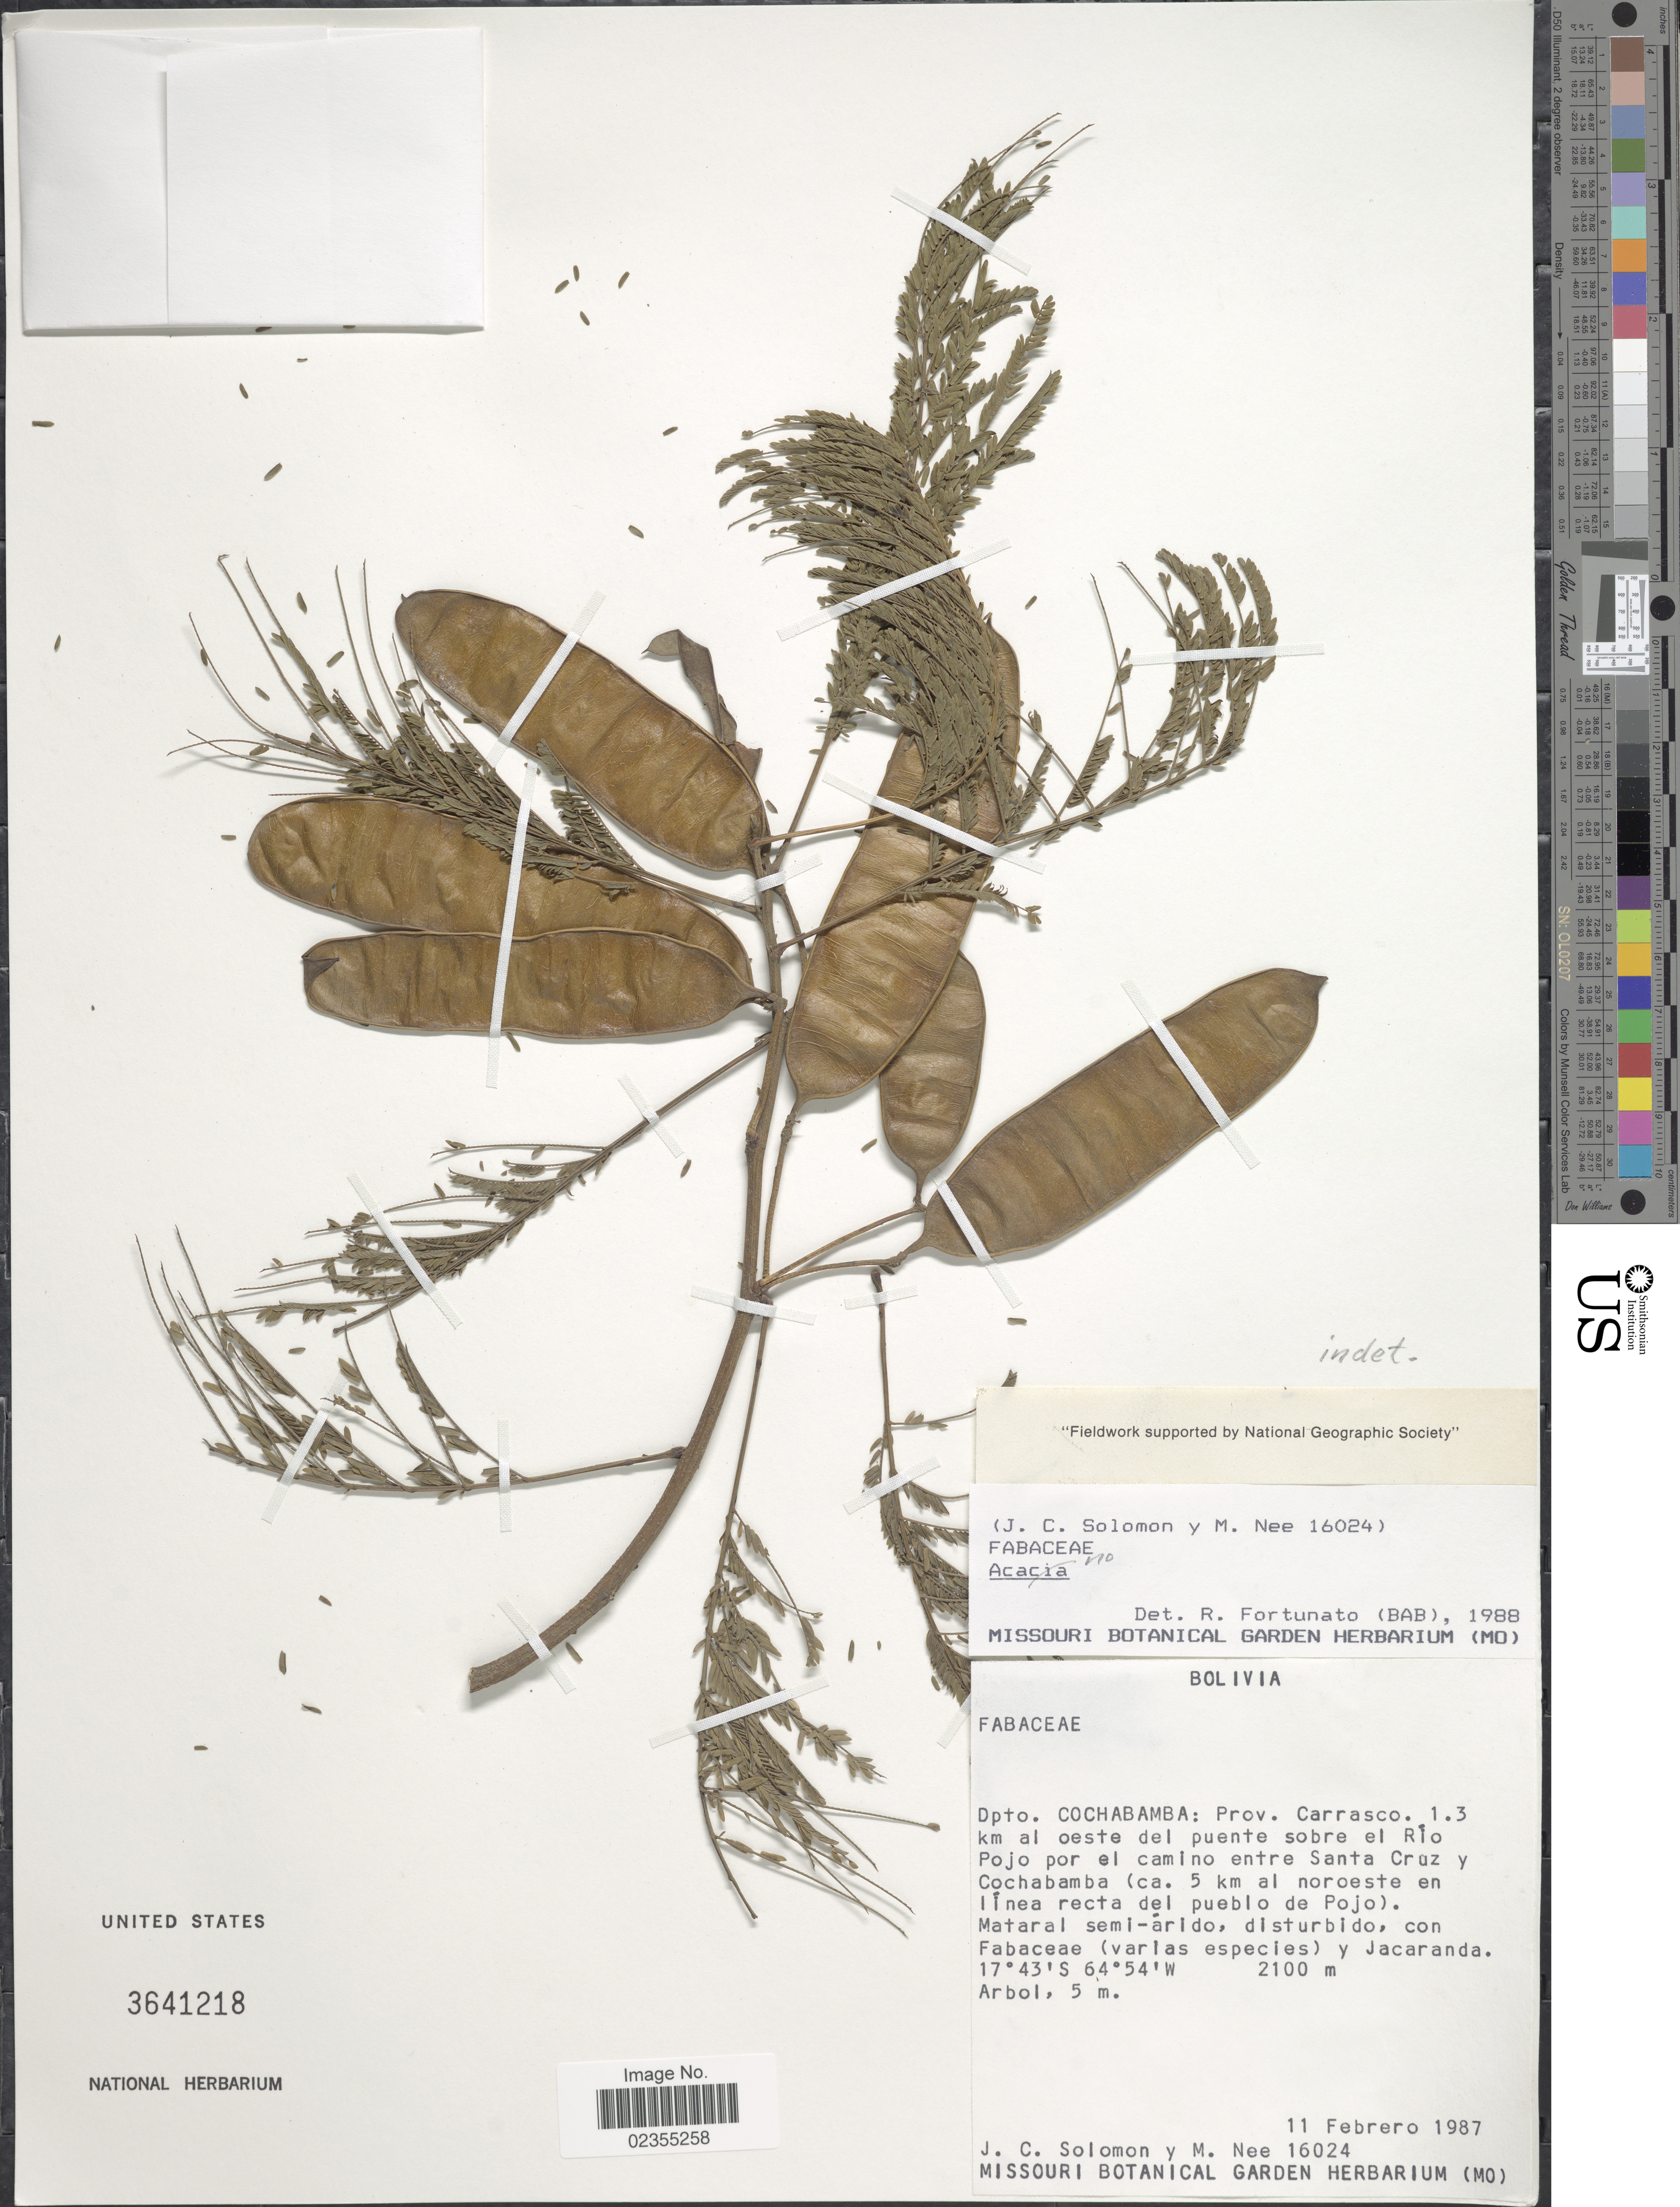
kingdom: Plantae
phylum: Tracheophyta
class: Magnoliopsida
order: Fabales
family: Fabaceae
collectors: J. C. Solomon & M. Nee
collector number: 16024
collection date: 1987-02-11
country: Bolivia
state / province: Cochabamba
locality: Dpto. Cochabamba: Prov. Carrasco. 1.3 km al oeste del puente sobre el Río Pojo por el camino entre Santa Cruz y Cochabamba (ca. 5 km al noroeste en linea recta del pueblo de Pojo)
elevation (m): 2100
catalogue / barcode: US 3641218